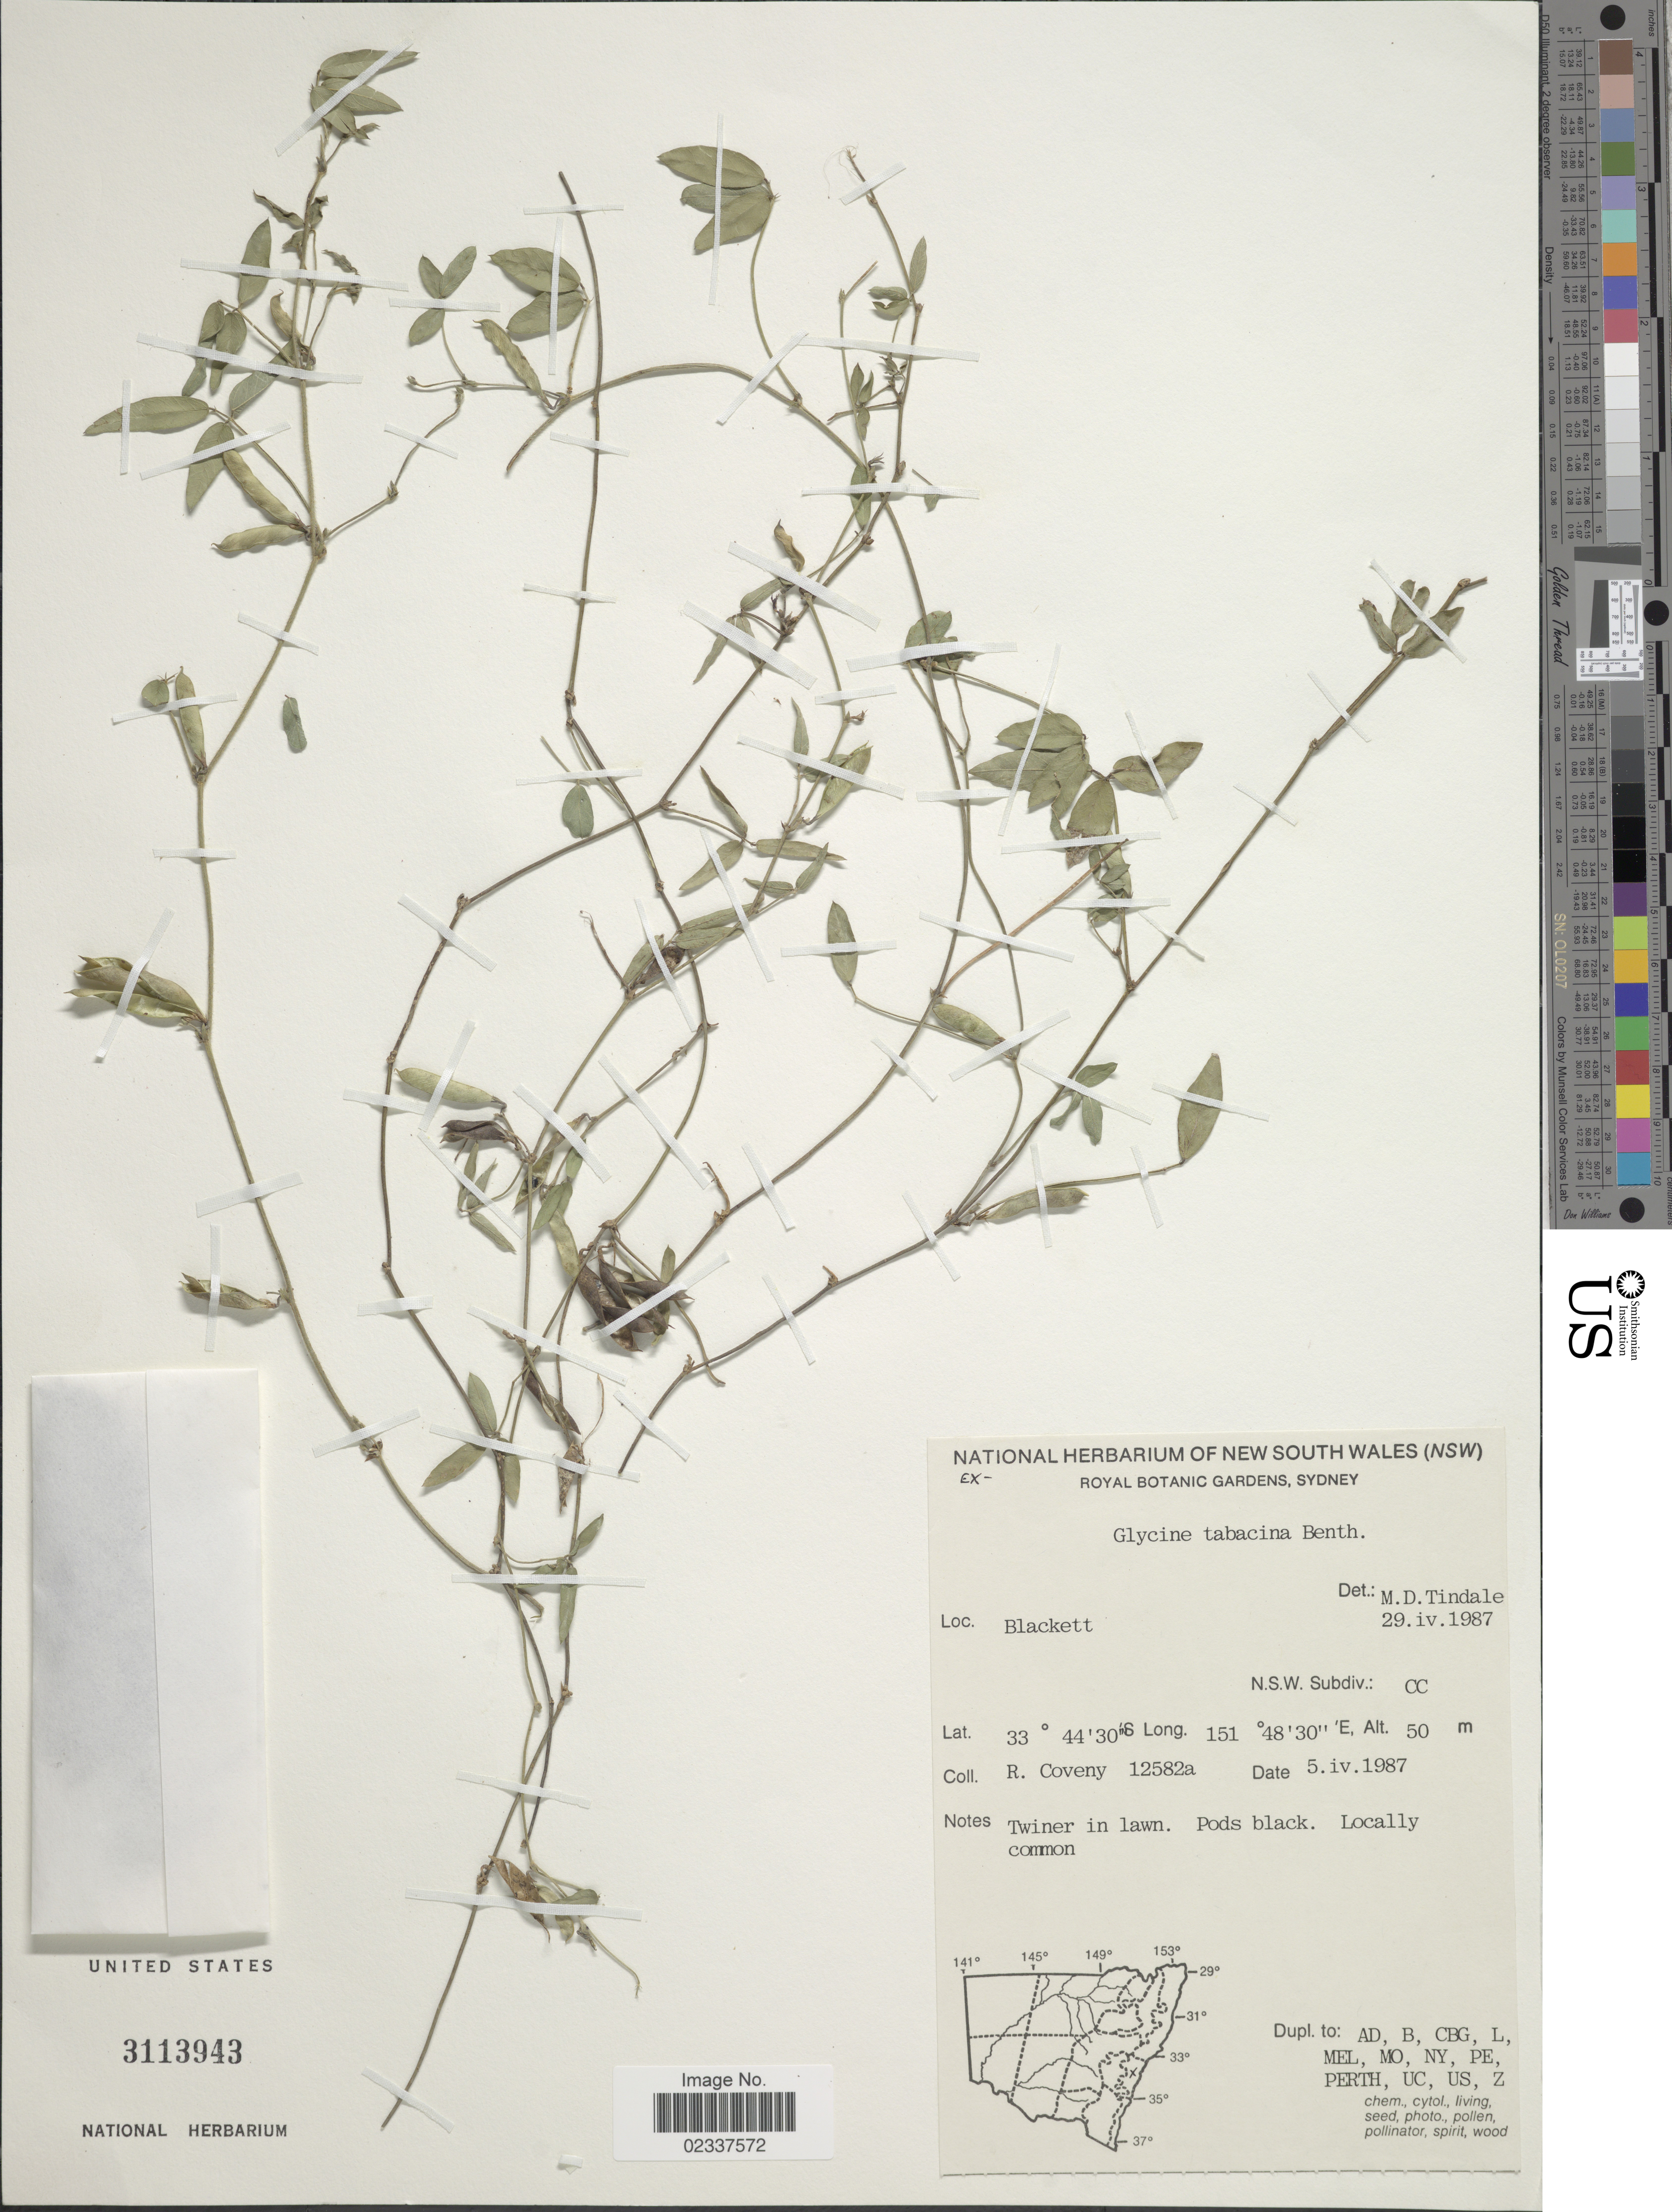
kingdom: Plantae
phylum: Tracheophyta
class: Magnoliopsida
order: Fabales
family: Fabaceae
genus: Glycine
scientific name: Glycine tabacina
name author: (Labill.) Benth.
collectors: R. Coveny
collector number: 12582a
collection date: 1987-04-05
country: Australia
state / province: New South Wales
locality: Blackett, N.S.W.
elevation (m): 50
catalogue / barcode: US 3113943